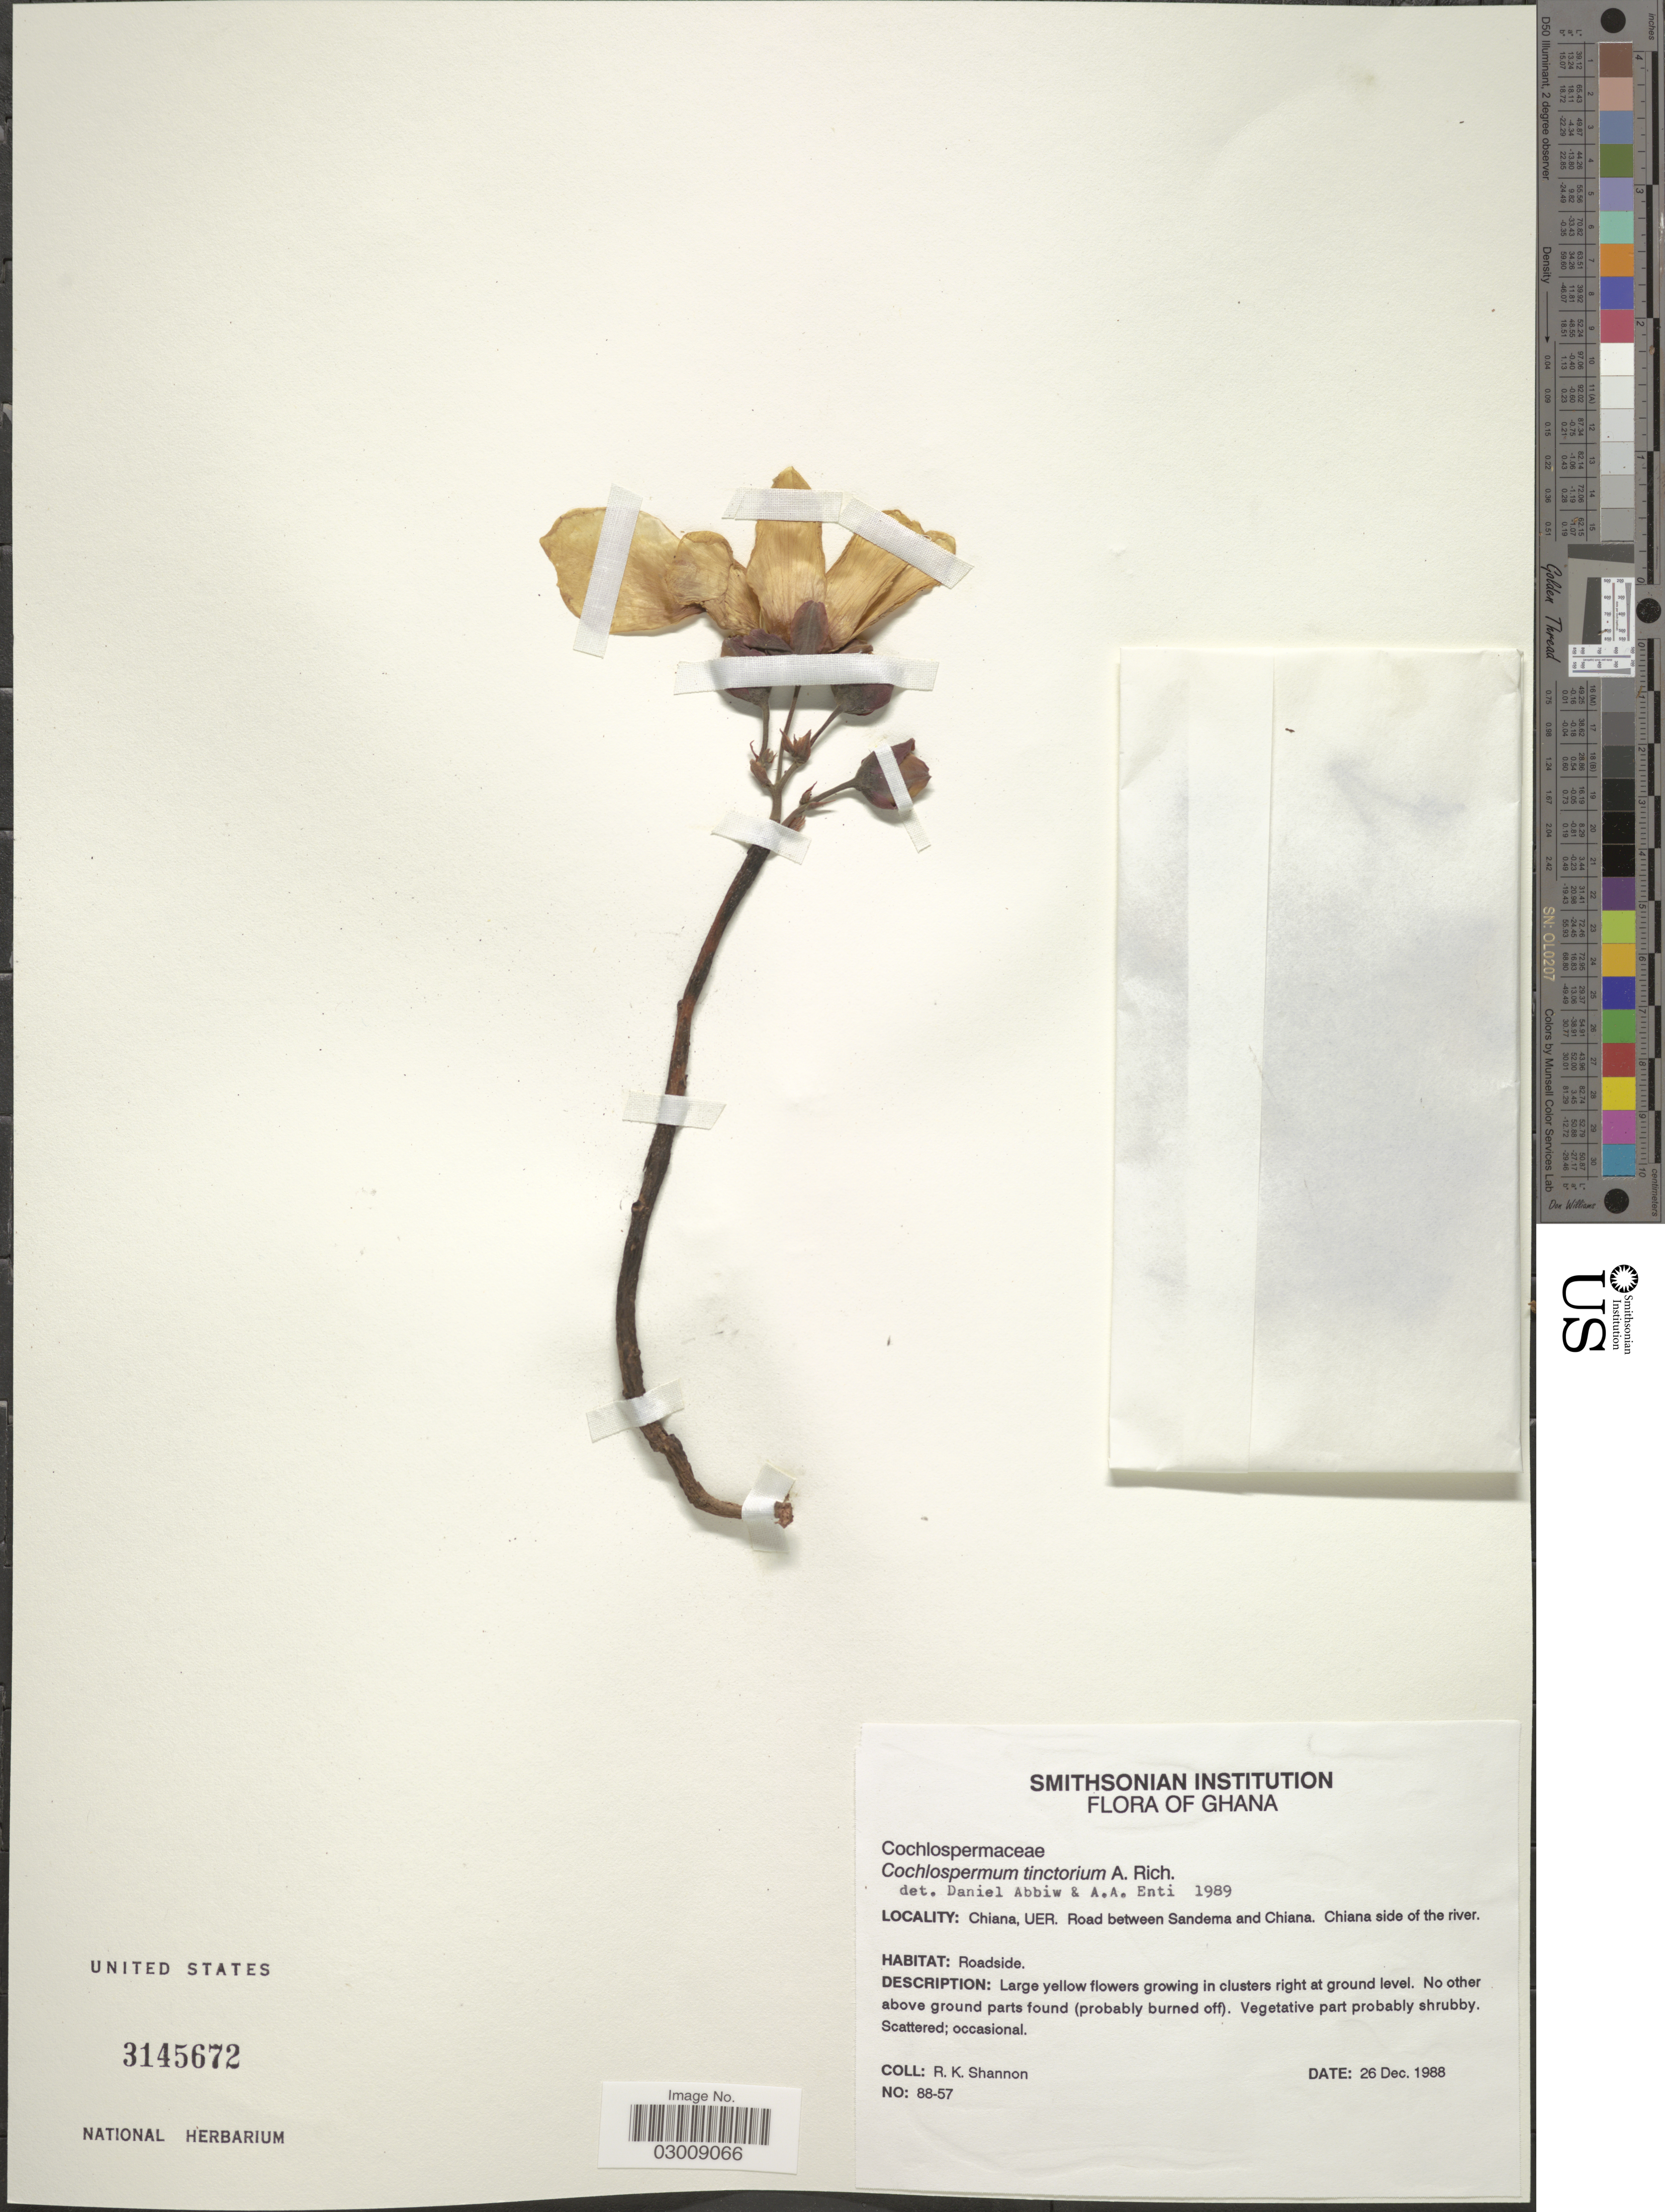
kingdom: Plantae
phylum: Tracheophyta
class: Magnoliopsida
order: Malvales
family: Cochlospermaceae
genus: Cochlospermum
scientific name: Cochlospermum tinctorium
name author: A. Rich.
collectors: R. Shannon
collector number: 88-57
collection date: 1988-12-26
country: Ghana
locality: Chiana, UER. Road between Sandema and Chiana. Chiana side of the river.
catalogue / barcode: US 3145672